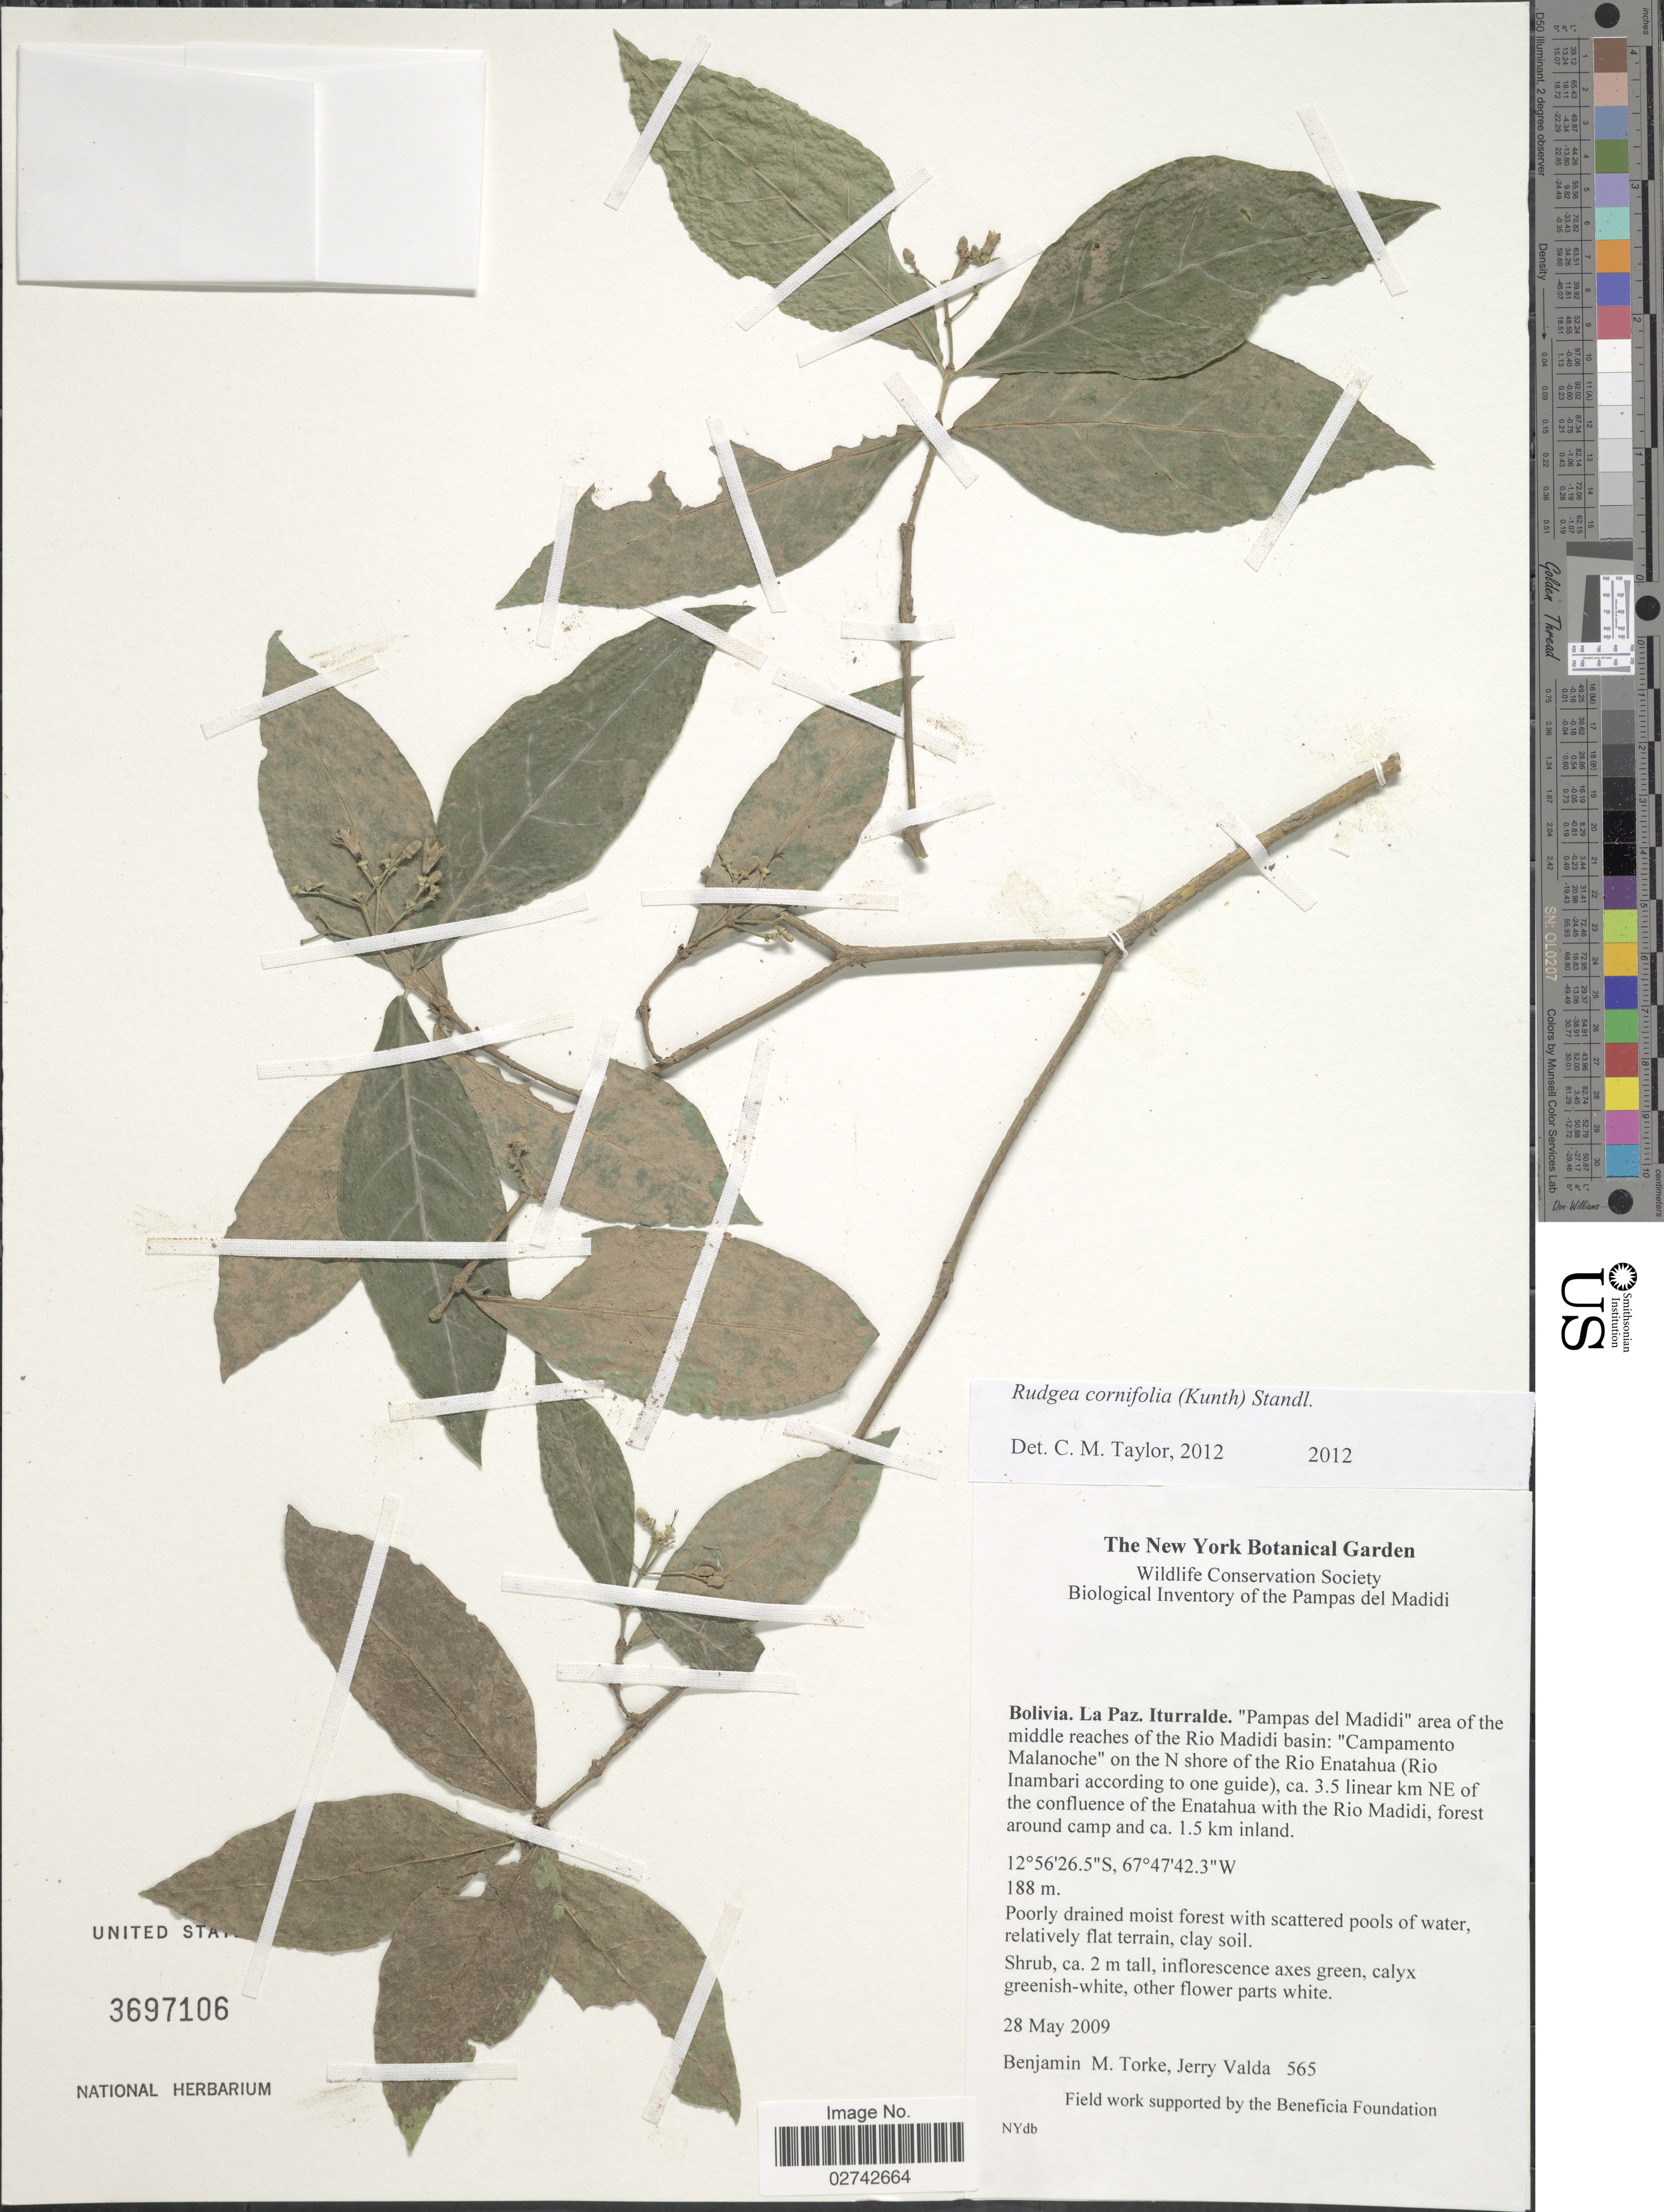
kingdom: Plantae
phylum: Tracheophyta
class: Magnoliopsida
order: Gentianales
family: Rubiaceae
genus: Rudgea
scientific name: Rudgea cornifolia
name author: (Kunth) Standl.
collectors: B. M. Torke & J. Valda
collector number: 565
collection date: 2009-05-28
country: Bolivia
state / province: La Paz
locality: Iturralde, "Pampas del Madidi" area of the middle reaches of the Rio Madidi basin: Campamento Malanoche, on the N shore of the Rio Enatahua (Rio Inambari according to one guide) 3.5 linear km NE of the confluence of the Enatahua with the Rio Madidi, forest around camp and 1.5 km inland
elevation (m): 188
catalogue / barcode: US 3697106